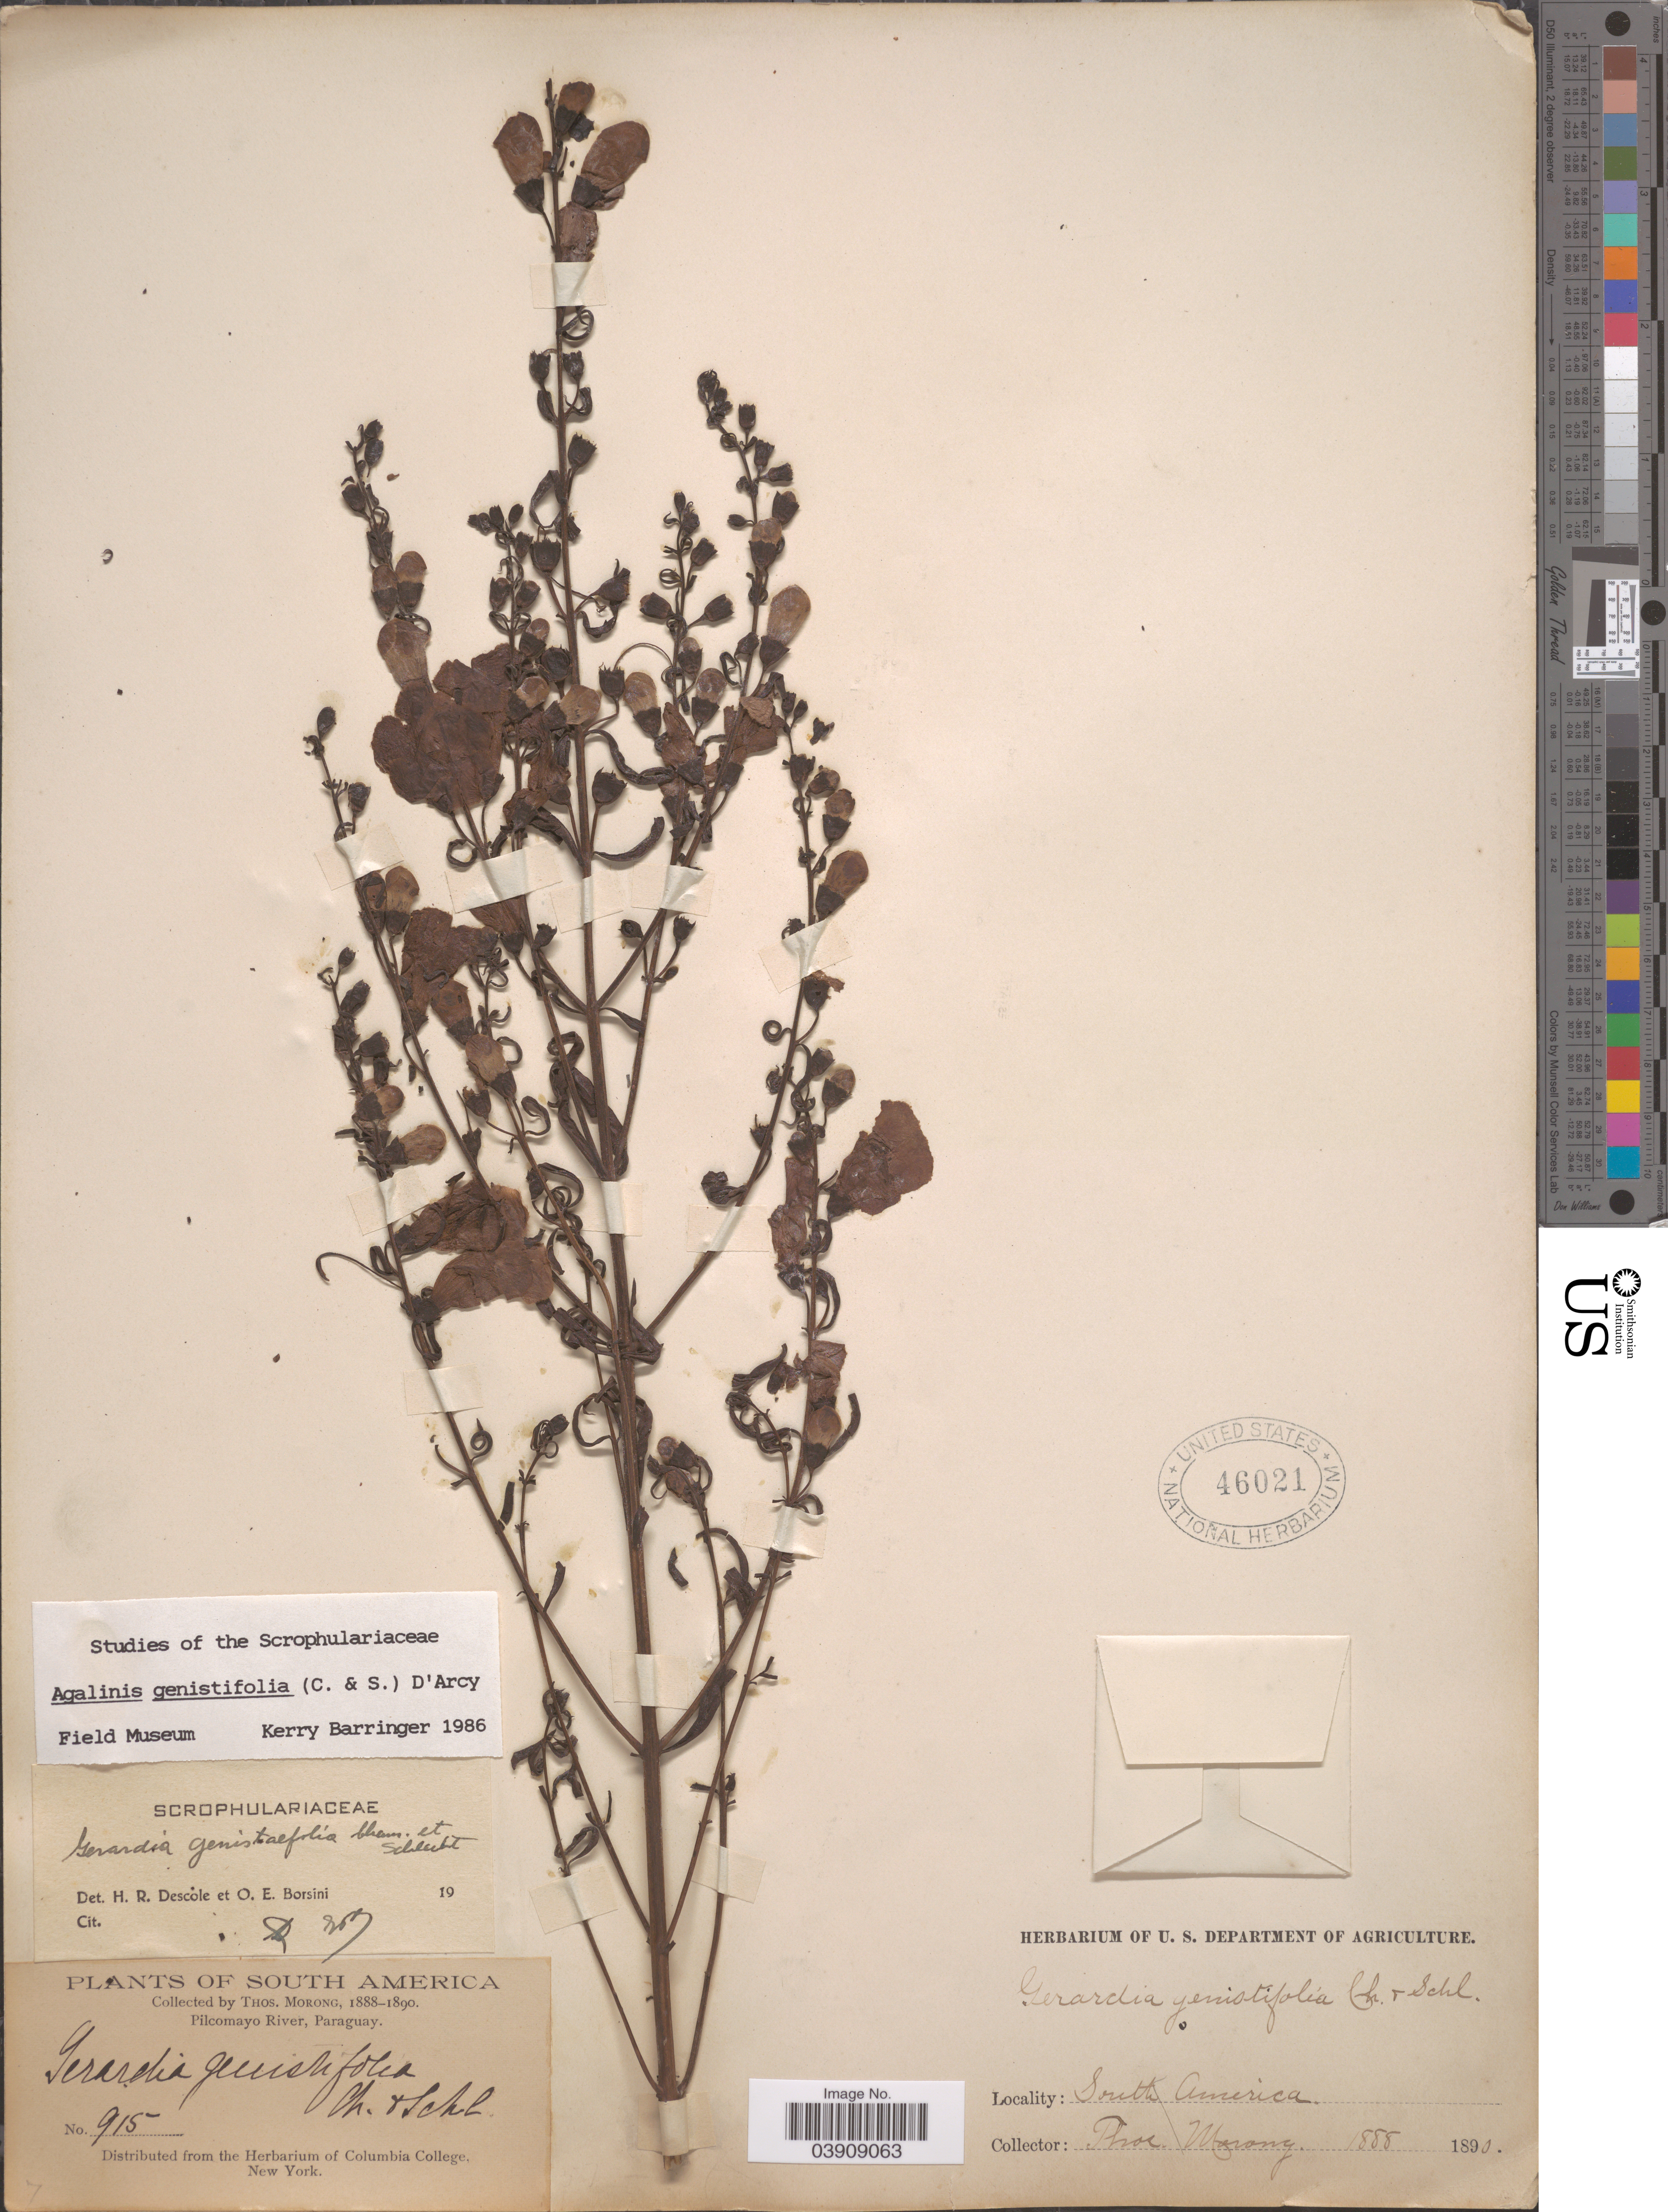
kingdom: Plantae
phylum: Tracheophyta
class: Magnoliopsida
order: Lamiales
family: Orobanchaceae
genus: Agalinis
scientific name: Agalinis genistifolia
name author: (Cham. & Schltdl.) D'Arcy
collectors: ex herb. T. Morong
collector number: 915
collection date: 1888/1890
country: Paraguay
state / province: Central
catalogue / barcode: US 46021